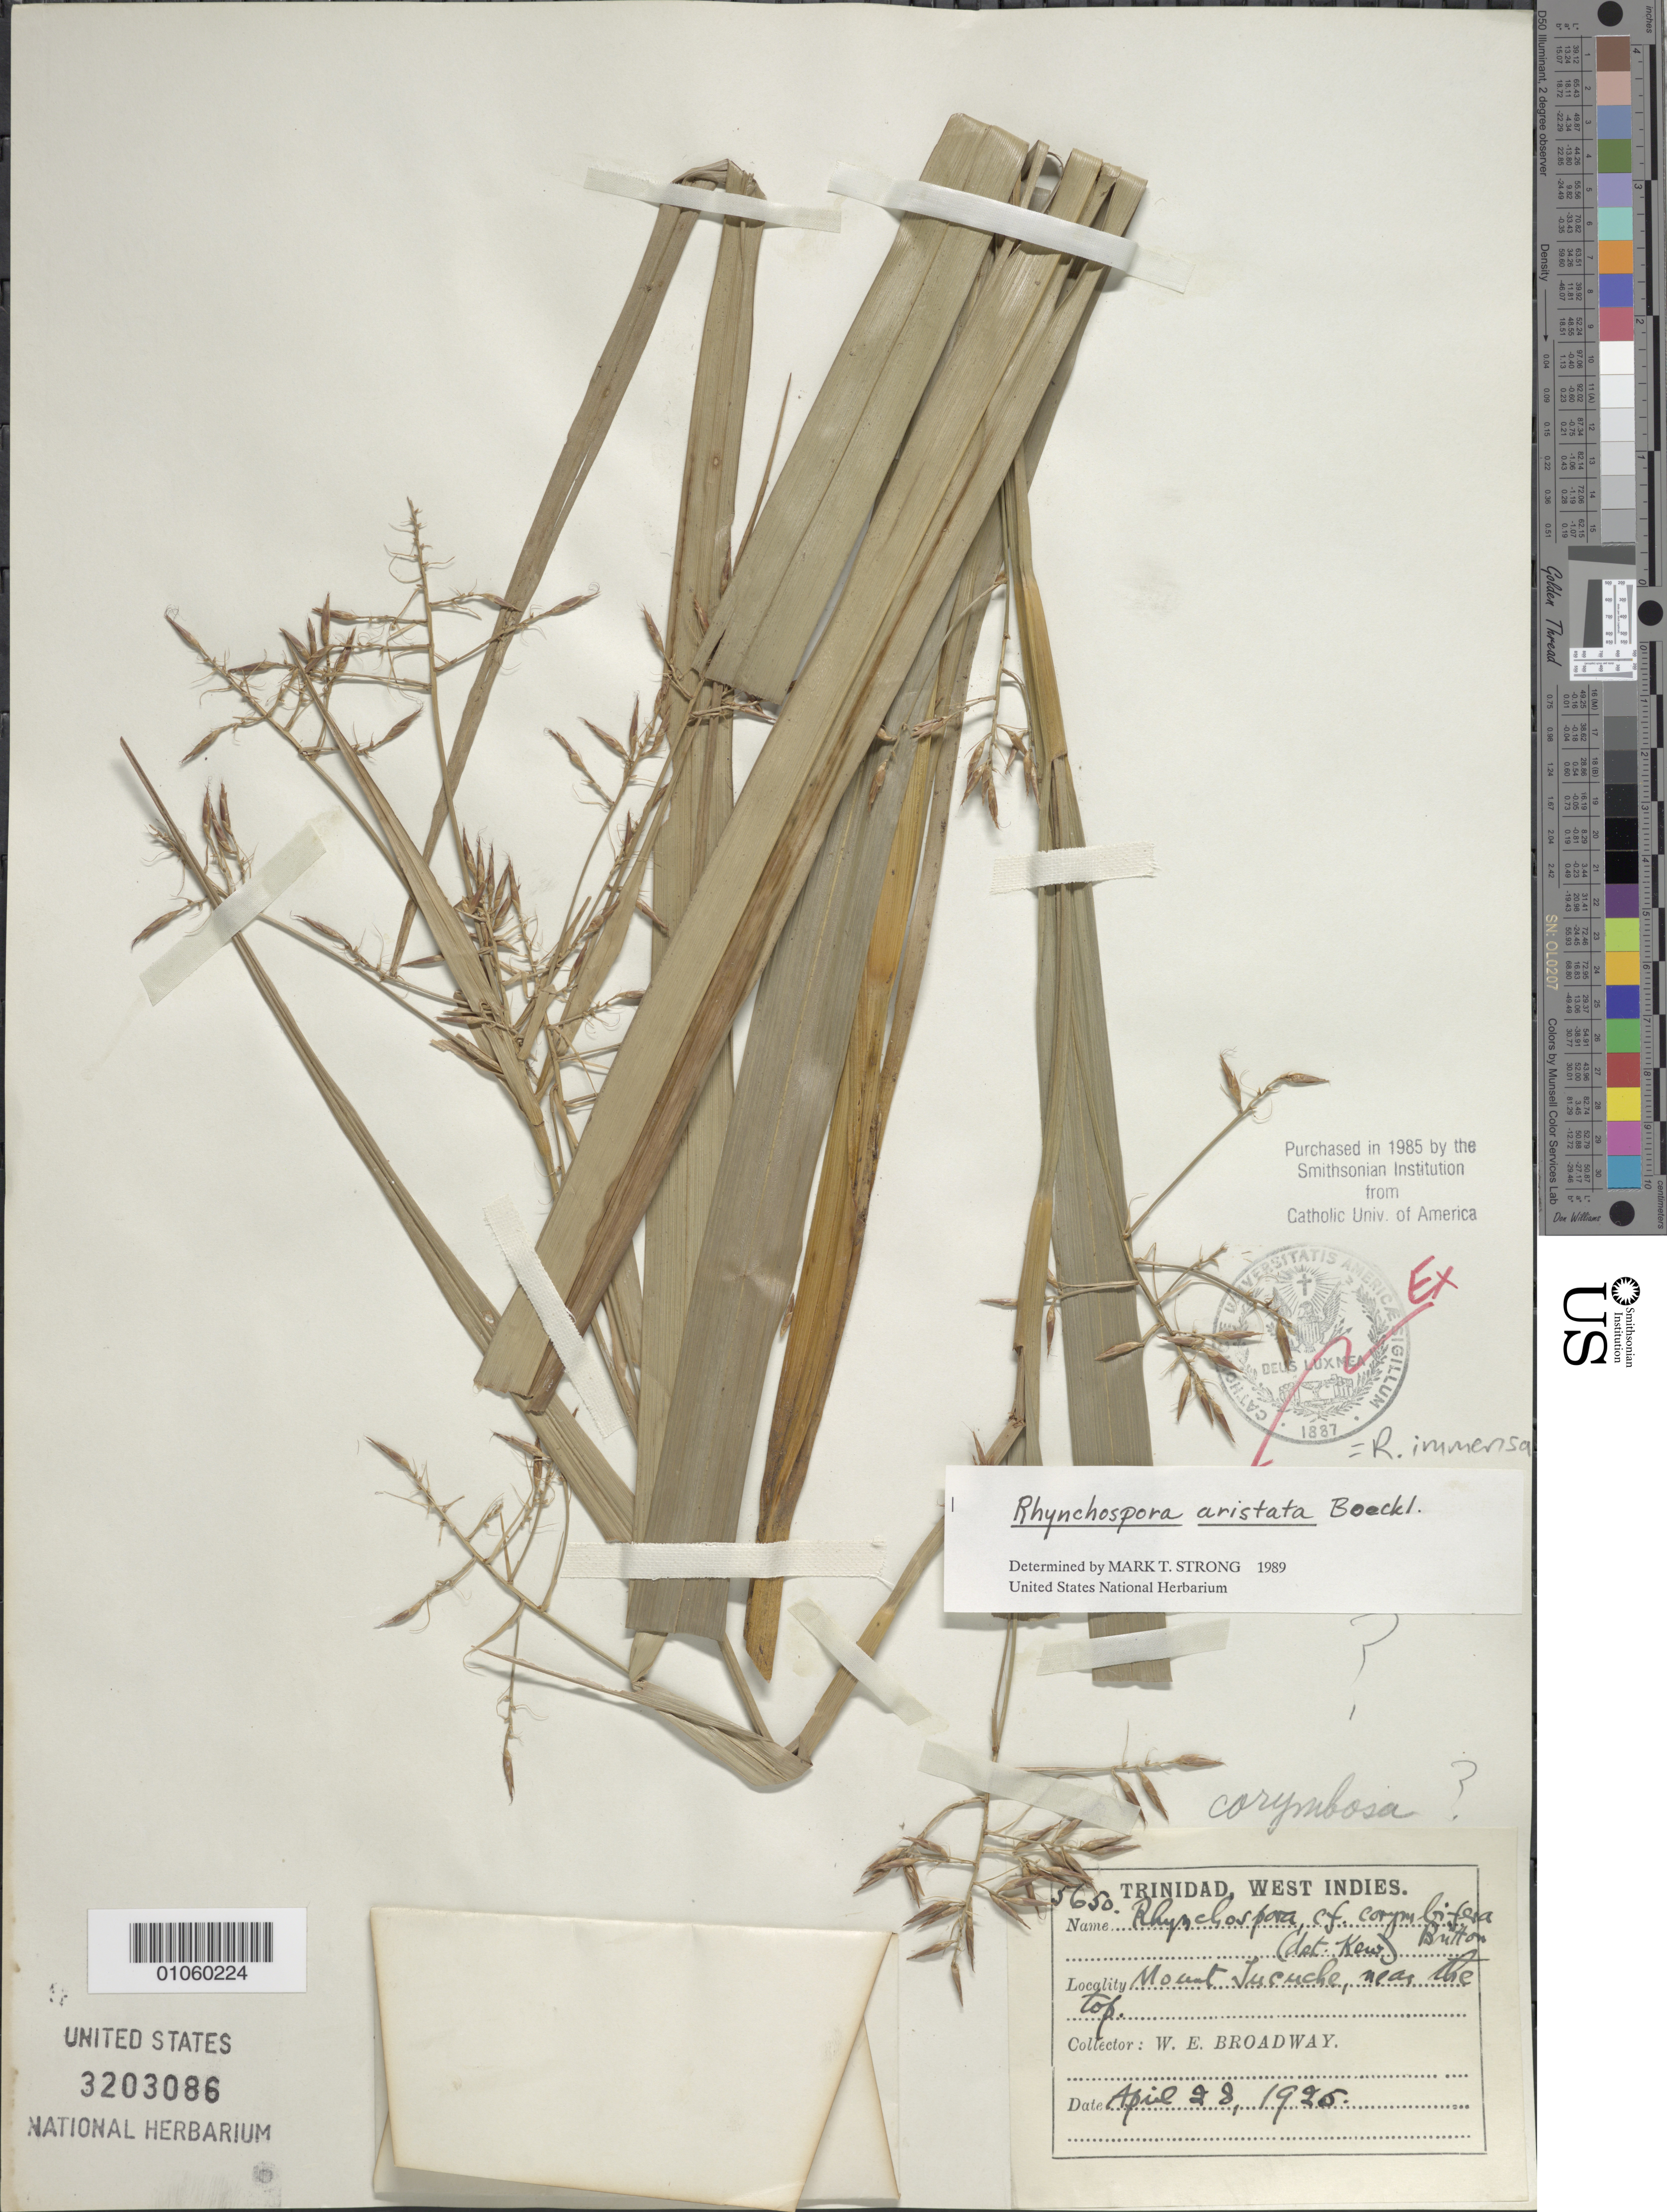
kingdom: Plantae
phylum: Tracheophyta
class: Liliopsida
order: Poales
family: Cyperaceae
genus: Rhynchospora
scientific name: Rhynchospora immensa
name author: Kük.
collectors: W. E. Broadway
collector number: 5650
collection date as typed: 28 Apr 1925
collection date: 1925-04-28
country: Trinidad and Tobago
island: Trinidad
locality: Mount Tocuche, near the top.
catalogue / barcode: US 3203086